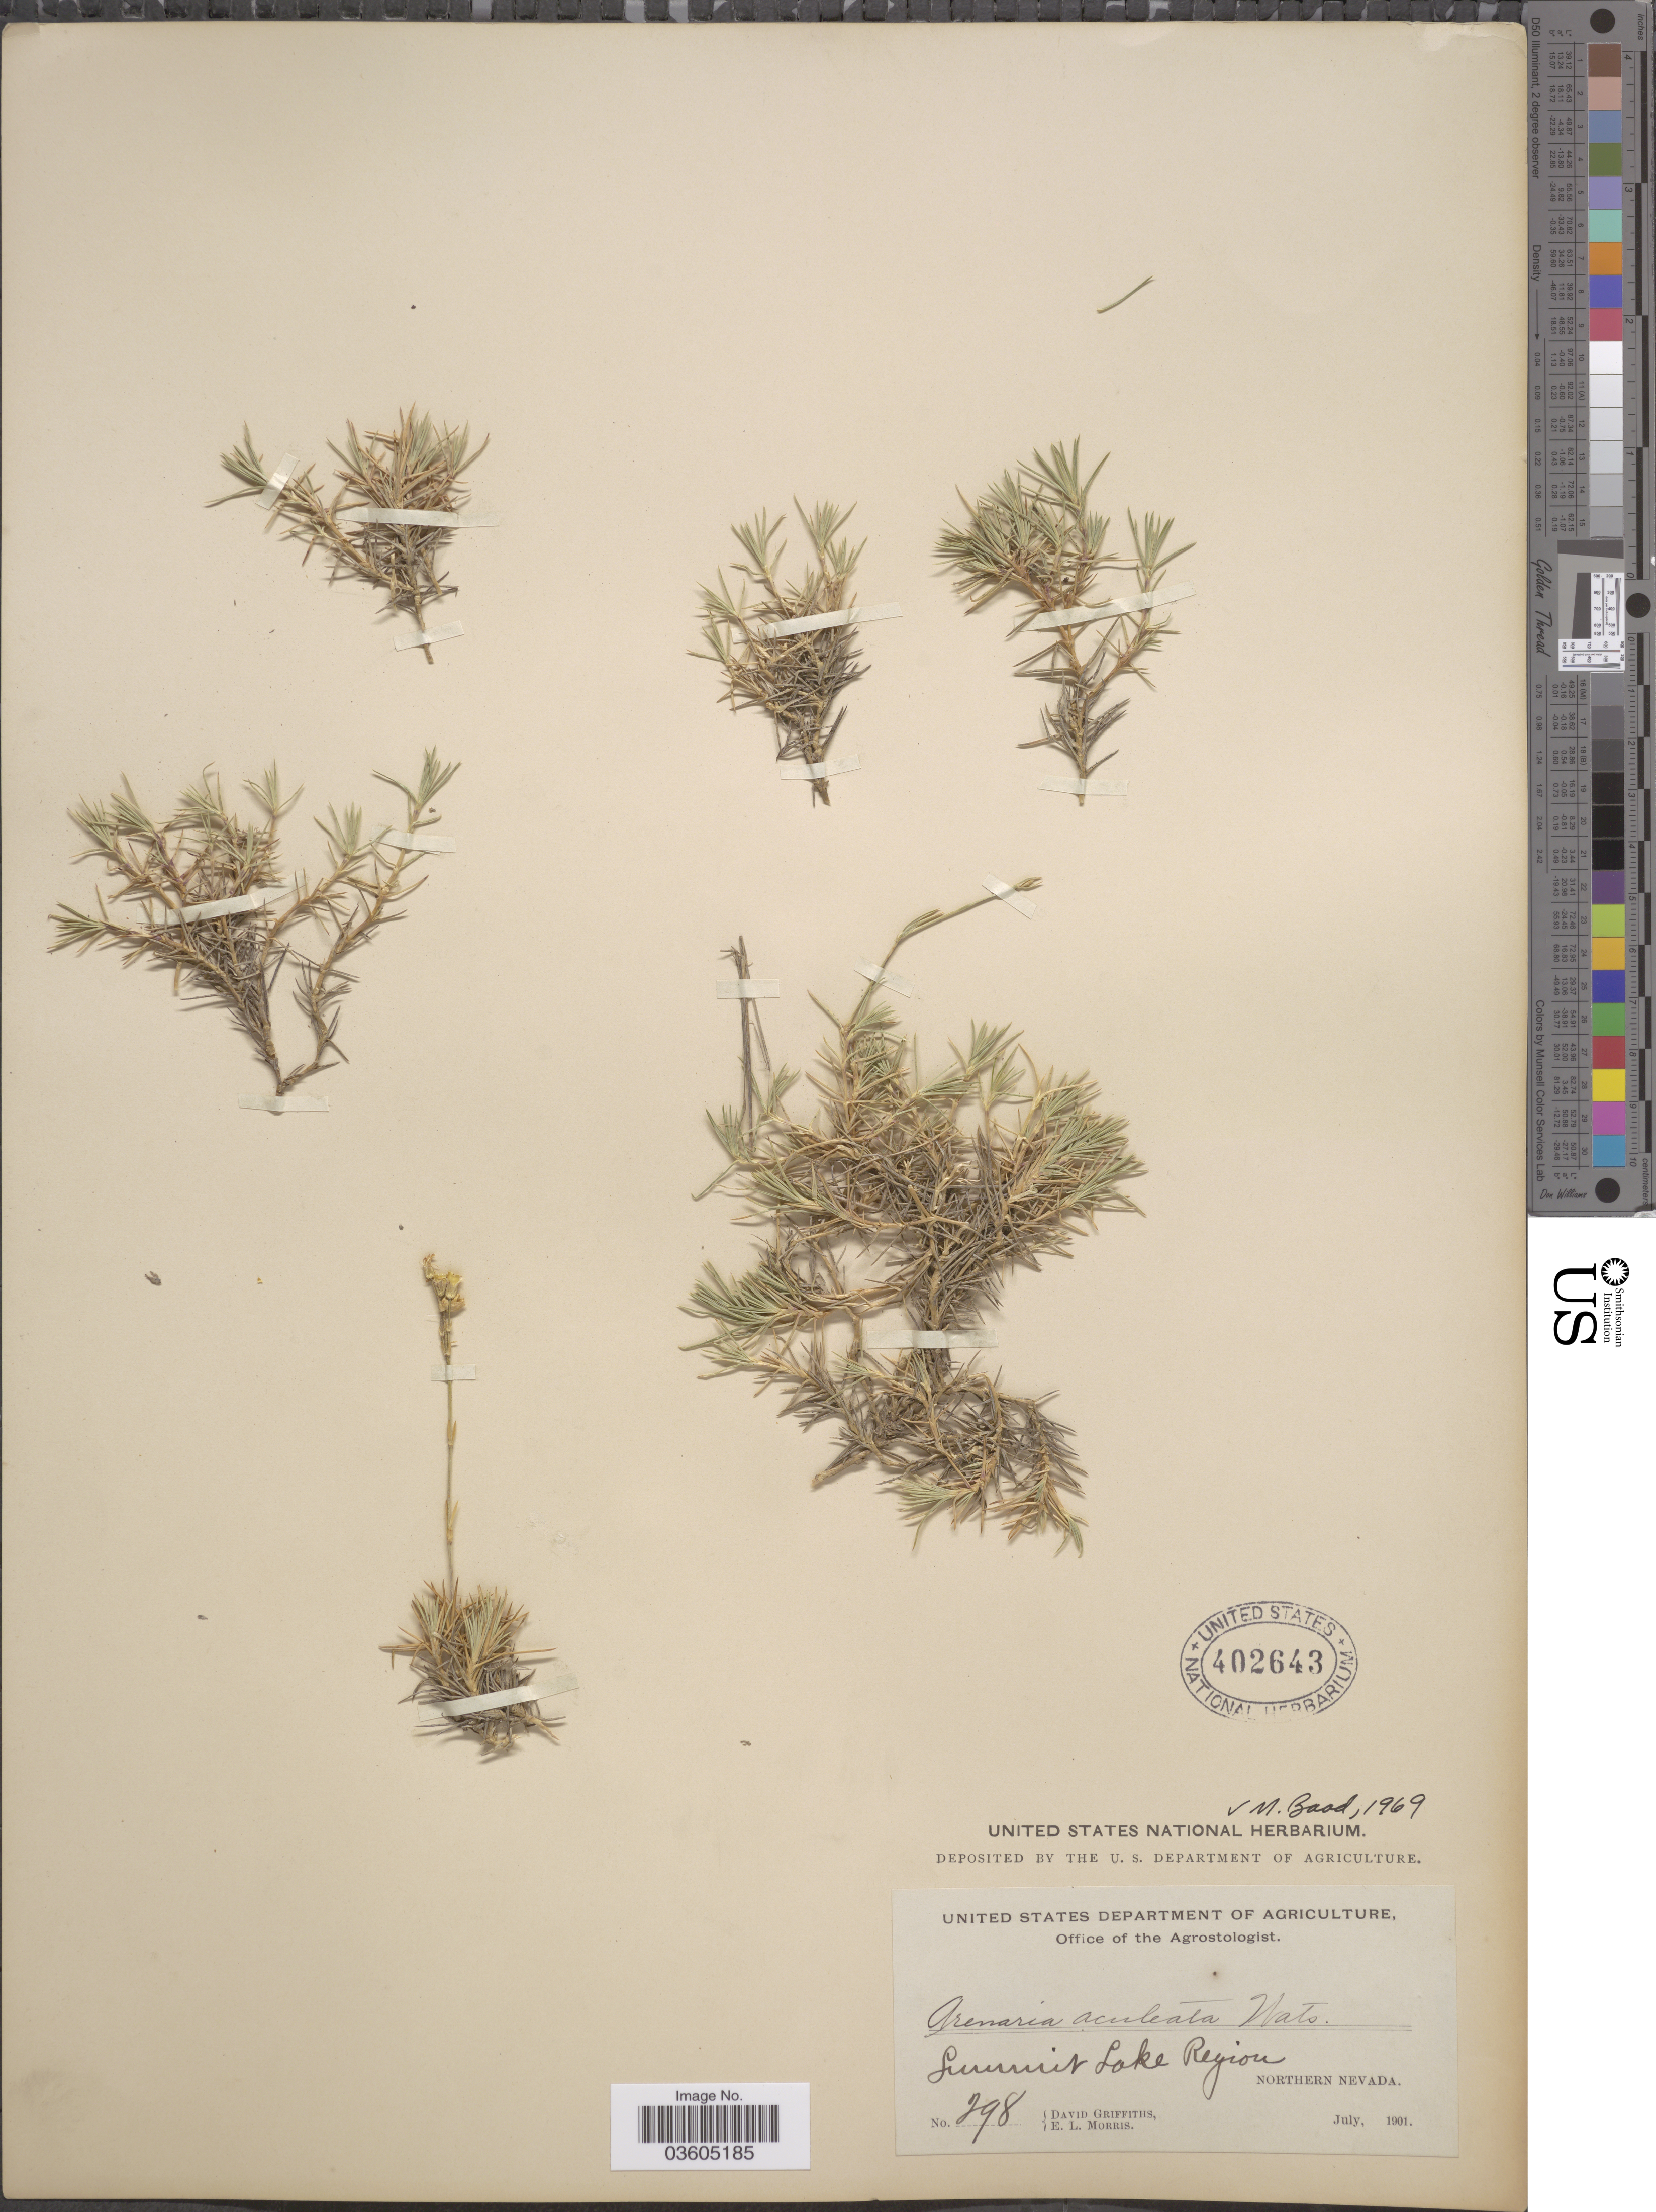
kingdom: Plantae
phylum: Tracheophyta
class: Magnoliopsida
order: Caryophyllales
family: Caryophyllaceae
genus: Eremogone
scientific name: Eremogone aculeata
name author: (S. Watson) Ikonn.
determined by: U.S. National Herbarium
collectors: D. Griffiths & E. Morris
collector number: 298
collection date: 1901-07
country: United States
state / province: Nevada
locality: Summit Lake Region, Northern Nevada.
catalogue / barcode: US 402643